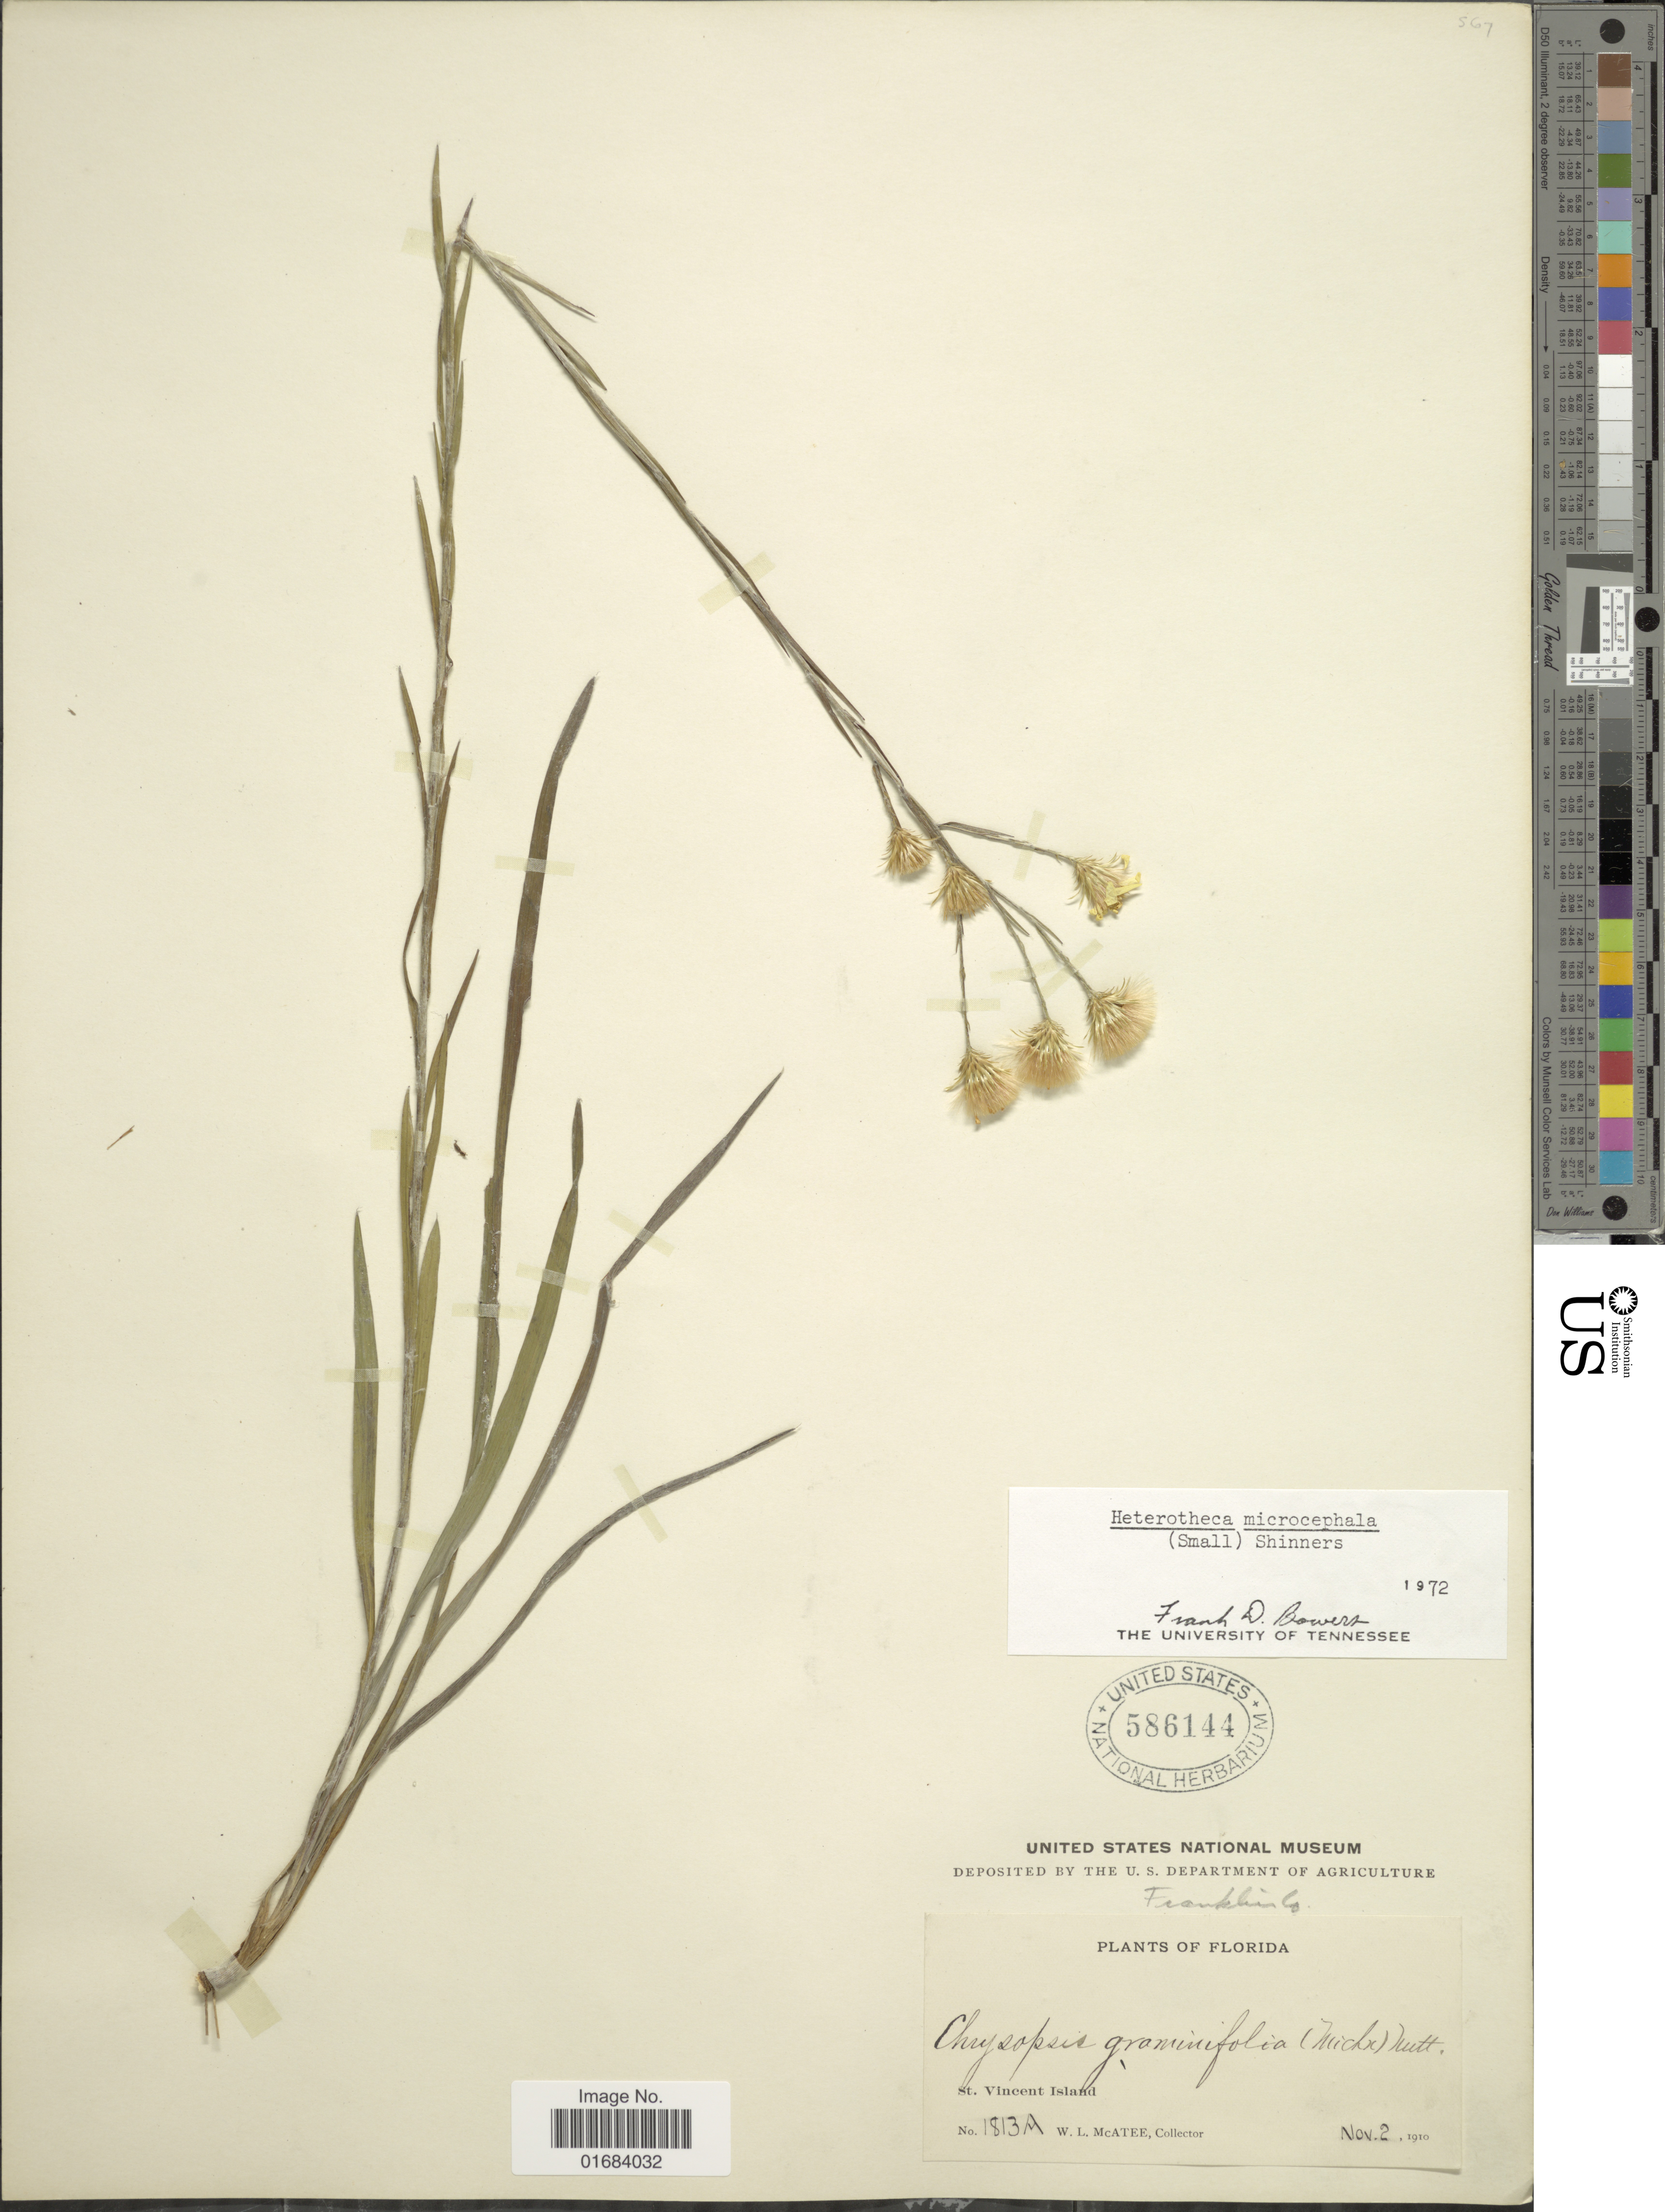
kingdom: Plantae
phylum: Tracheophyta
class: Magnoliopsida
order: Asterales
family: Asteraceae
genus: Pityopsis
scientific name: Pityopsis microcephala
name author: Small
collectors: W. McAtee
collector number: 1813A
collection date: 1910-11-02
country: United States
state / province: Florida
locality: St. vincent Island.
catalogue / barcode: US 586144